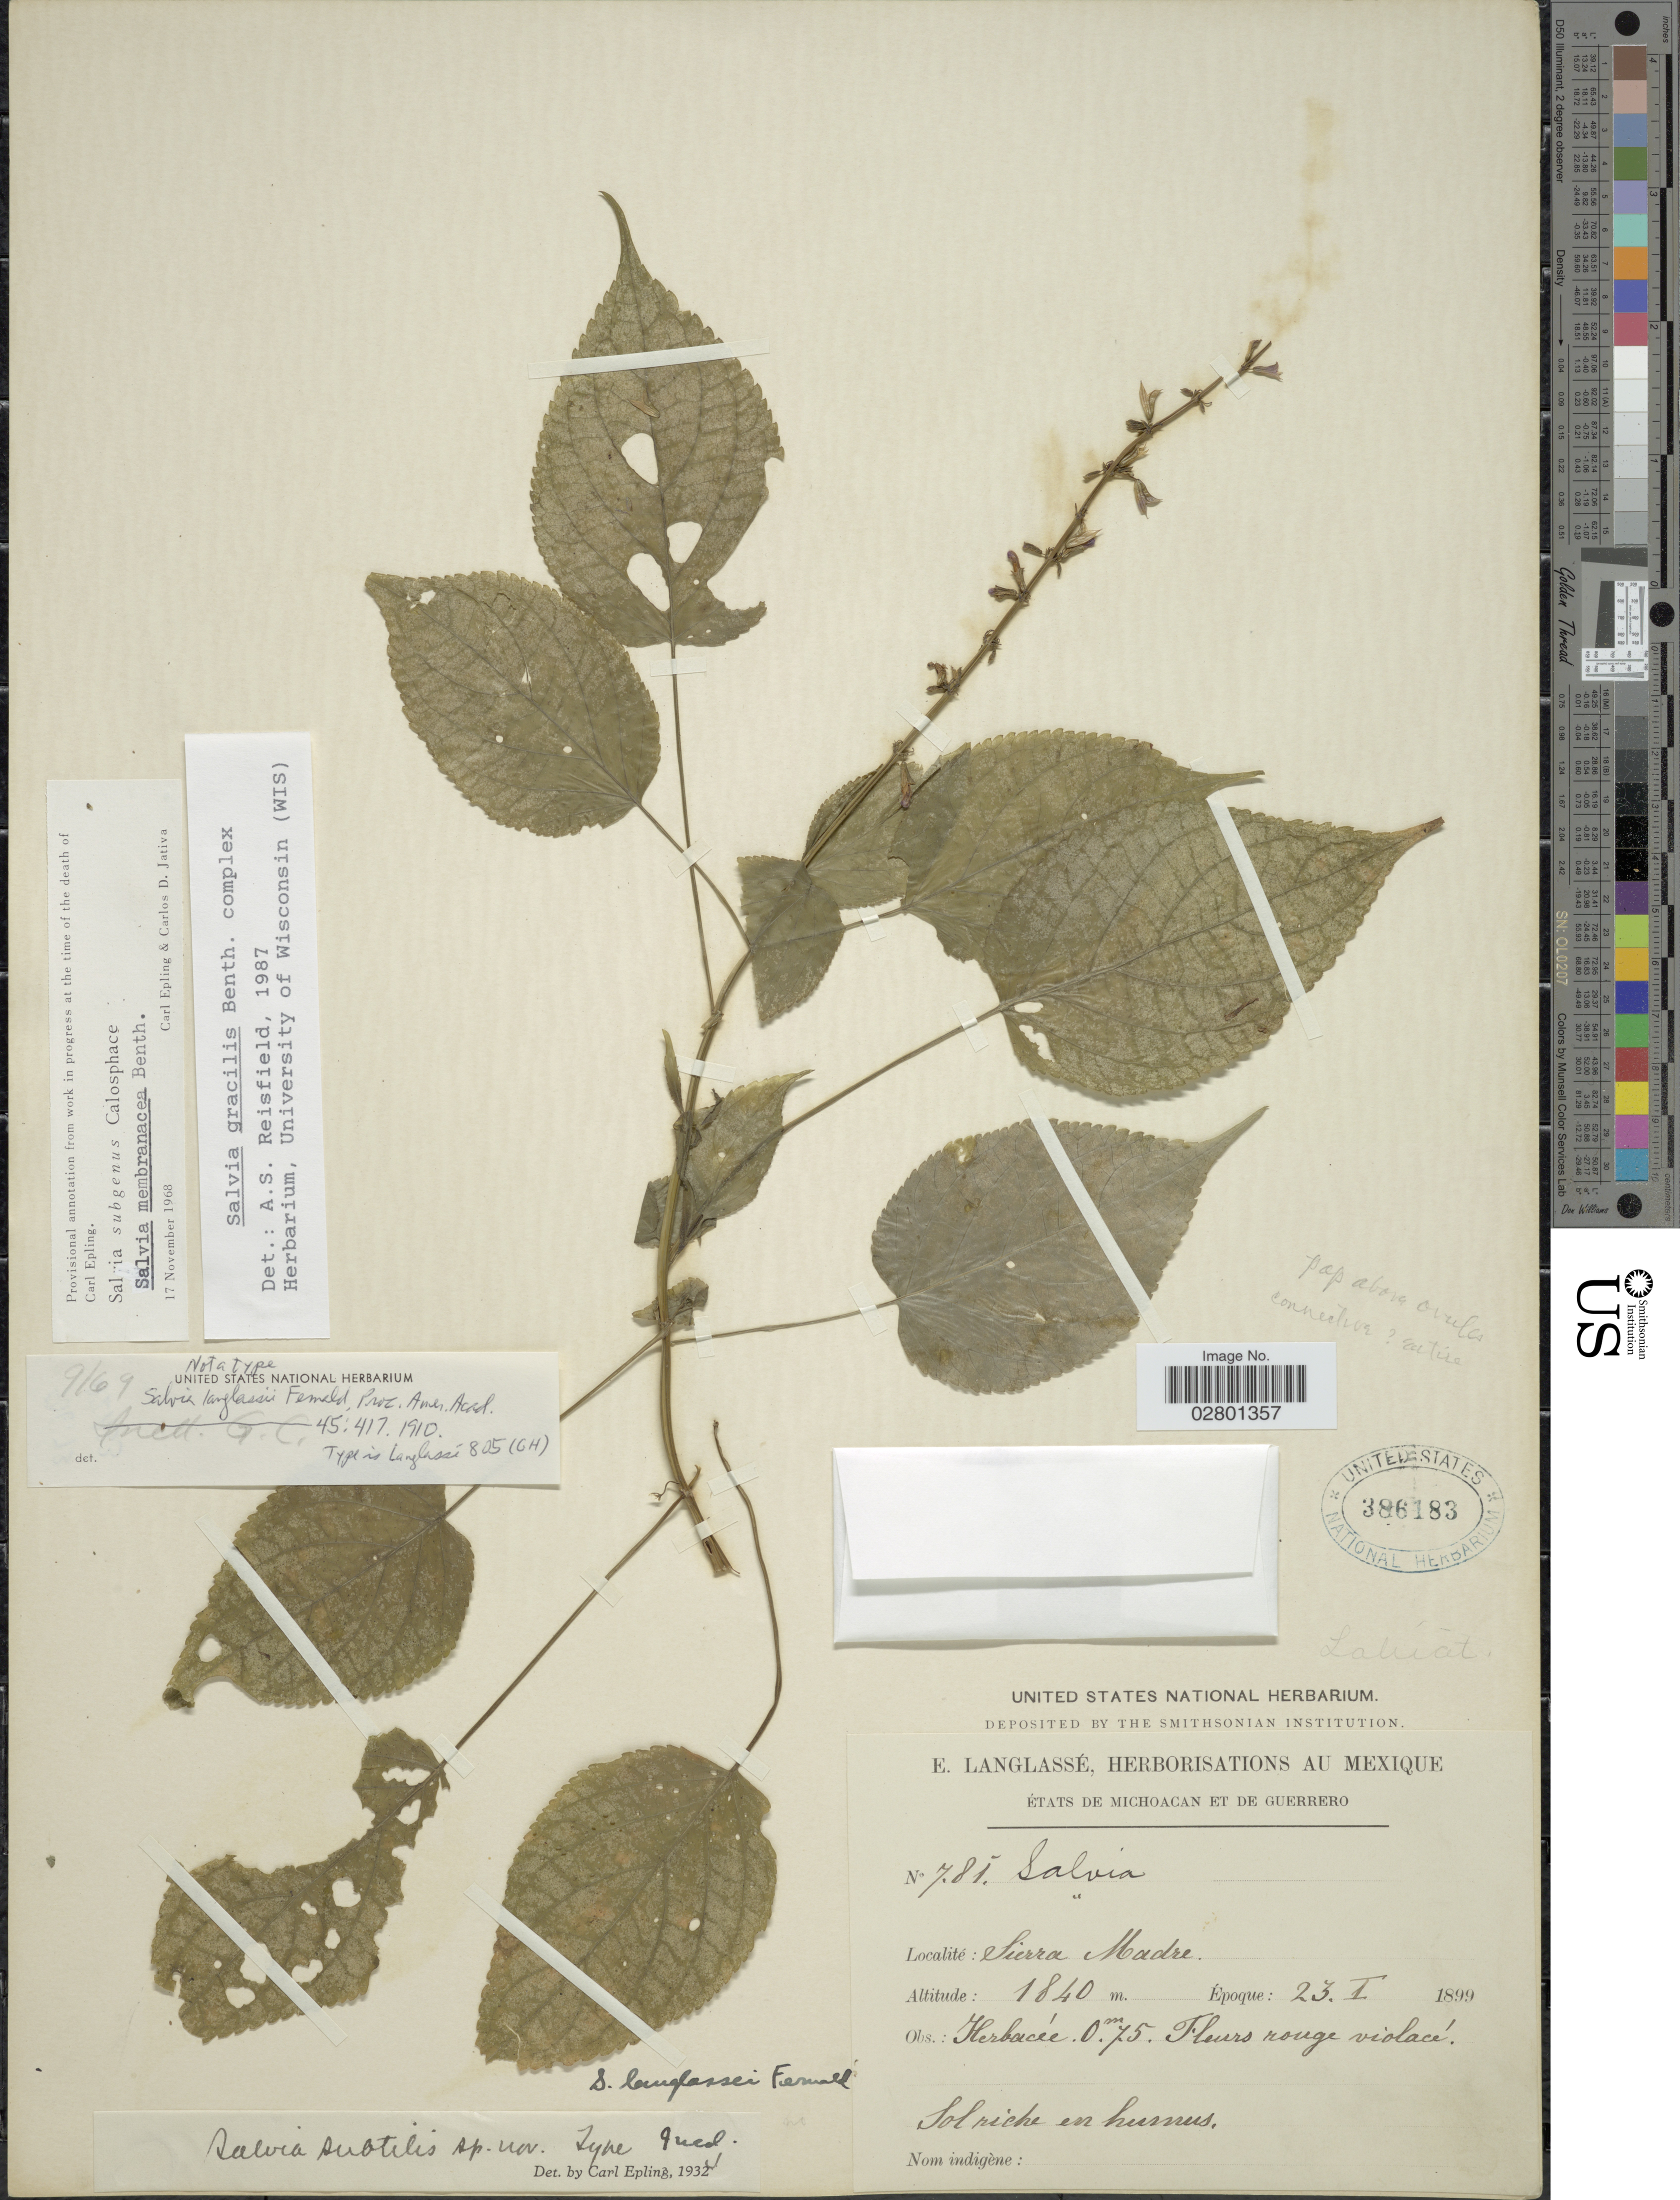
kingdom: Plantae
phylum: Tracheophyta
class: Magnoliopsida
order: Lamiales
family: Lamiaceae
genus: Salvia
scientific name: Salvia gracilis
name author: Benth.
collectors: E. Langlassé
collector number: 781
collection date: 1899-01-23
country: Mexico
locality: États de Michoacan et de Guerrero. Sierra Madre.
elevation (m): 1840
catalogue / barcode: US 386183